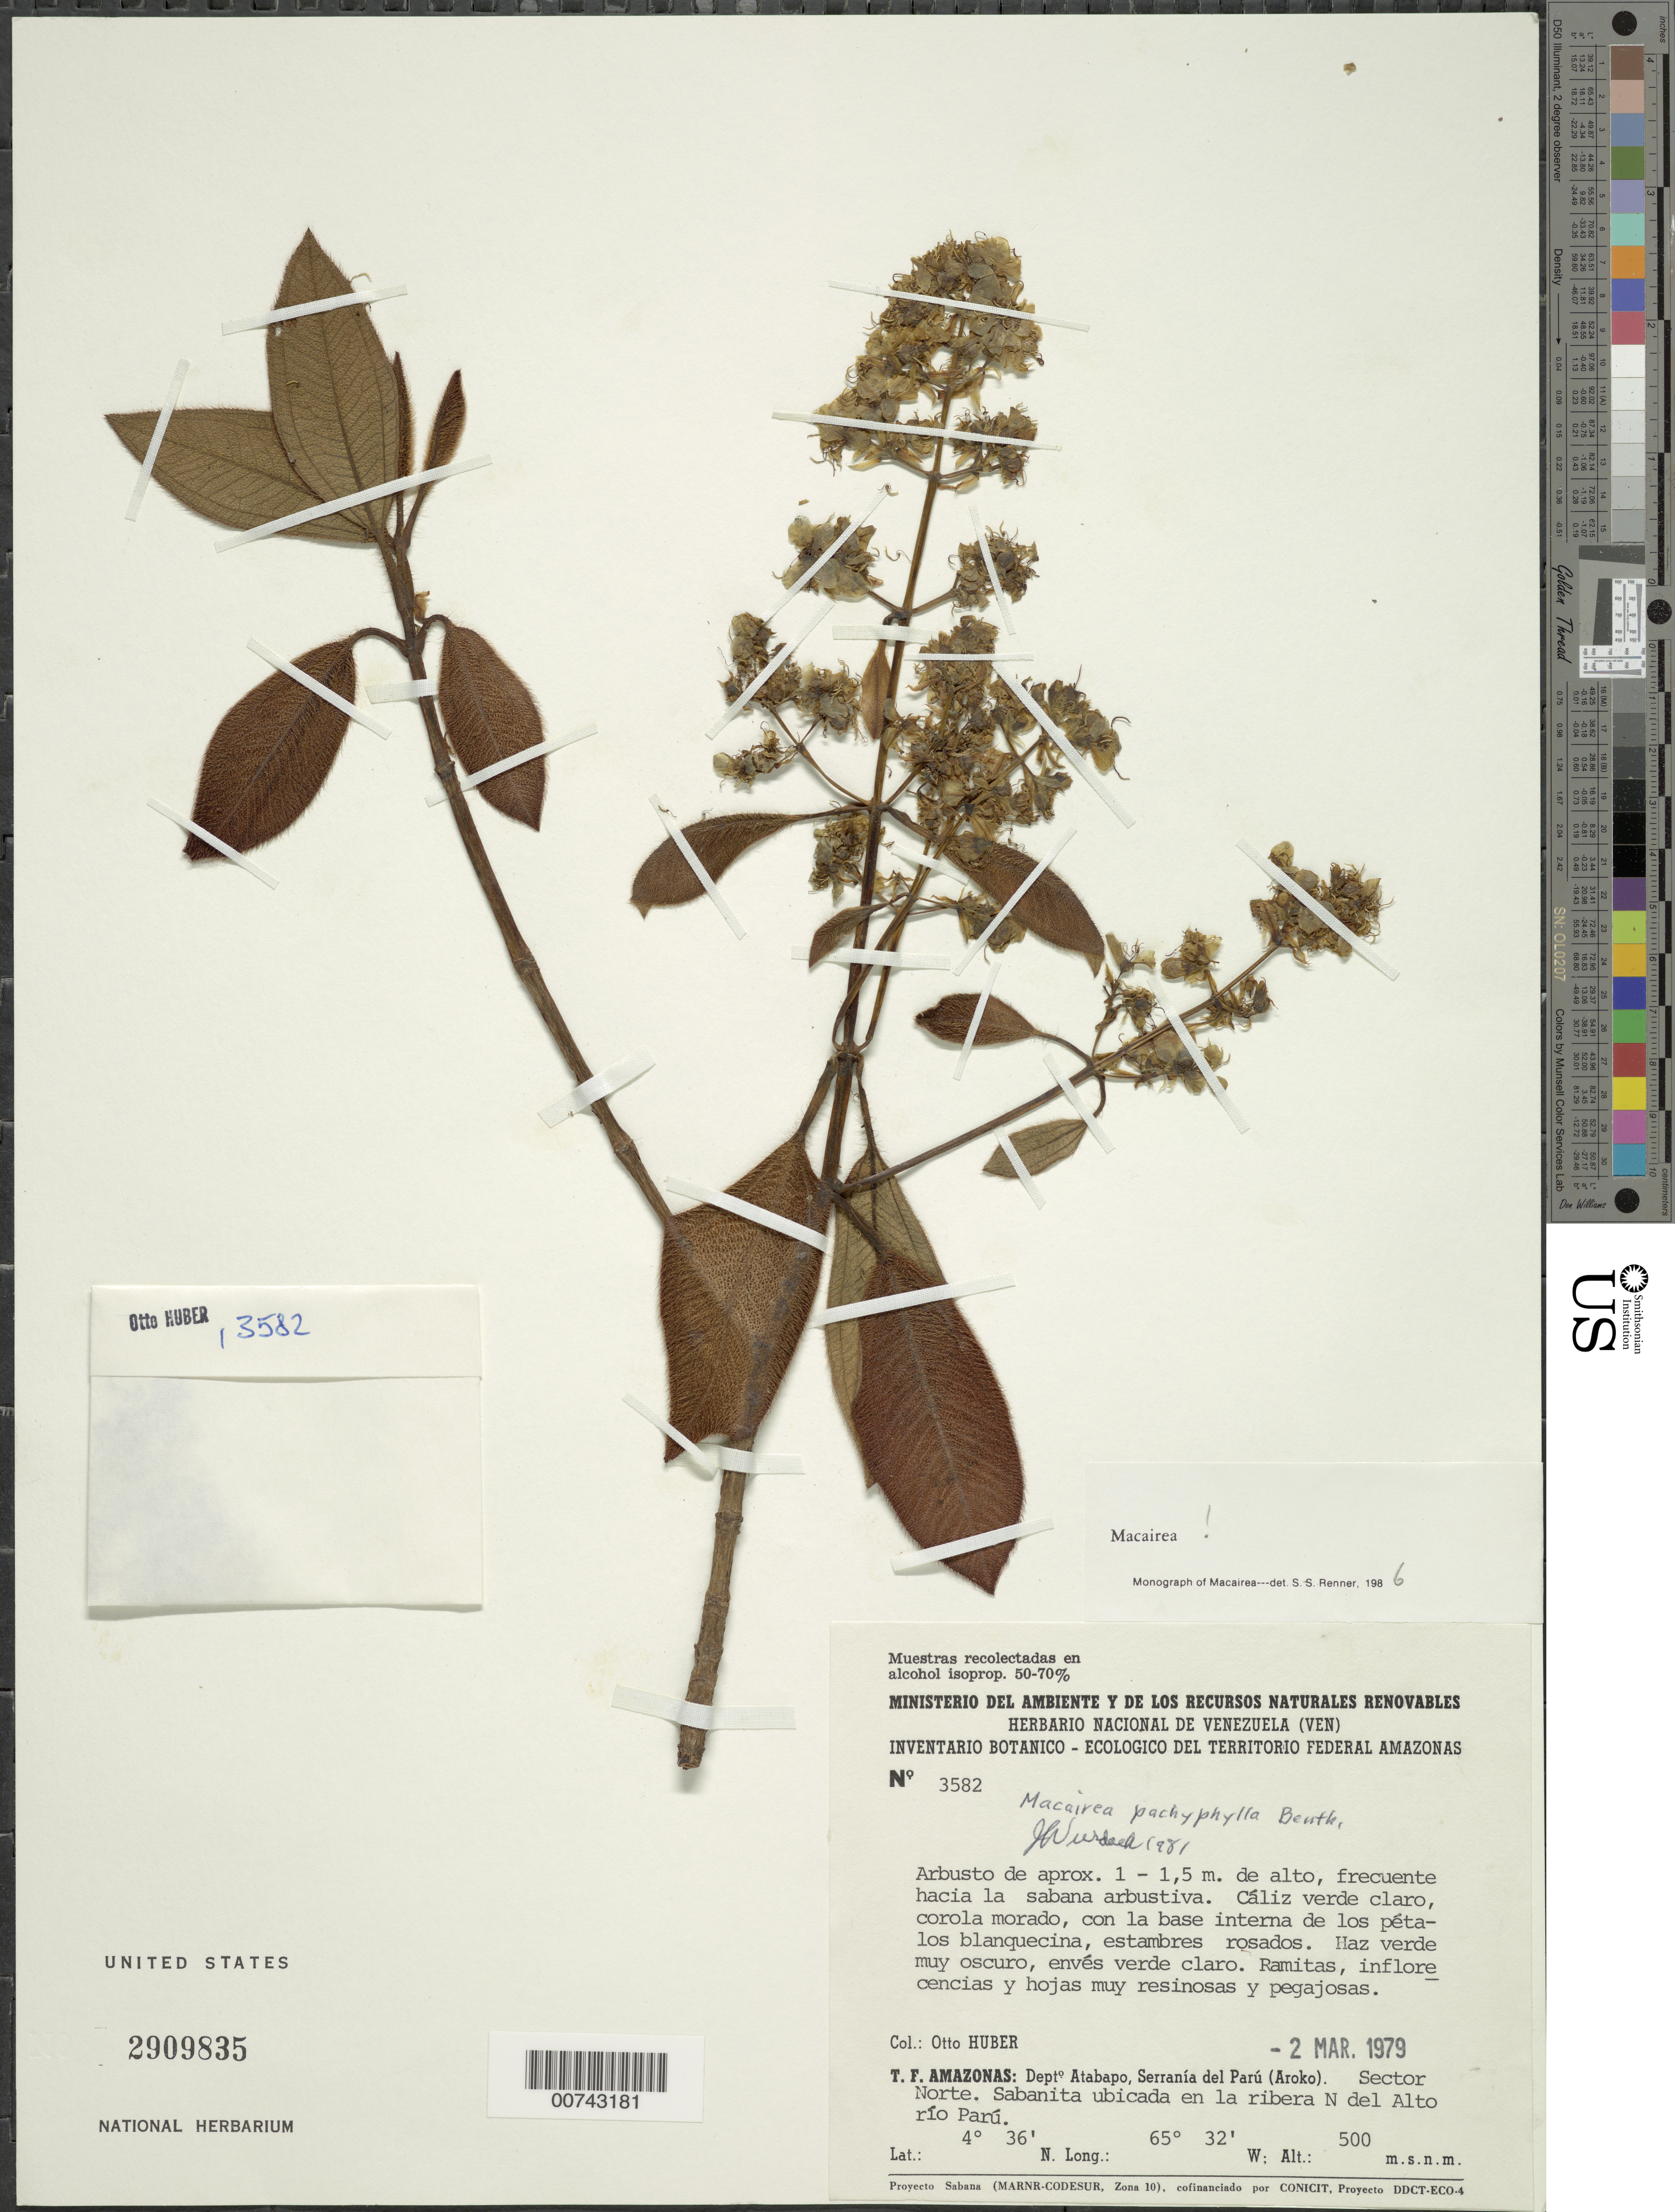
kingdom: Plantae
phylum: Tracheophyta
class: Magnoliopsida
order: Myrtales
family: Melastomataceae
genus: Macairea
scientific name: Macairea pachyphylla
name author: Benth.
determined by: Wurdack, John J., (US), US (UNITED STATES)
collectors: O. Huber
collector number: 3582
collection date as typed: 2-Mar-79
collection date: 1979-03-02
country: Venezuela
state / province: Amazonas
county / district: Atabapo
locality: Serranía del Parú (Aroko)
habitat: Sabana arbustiva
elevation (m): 500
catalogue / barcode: US 2909835